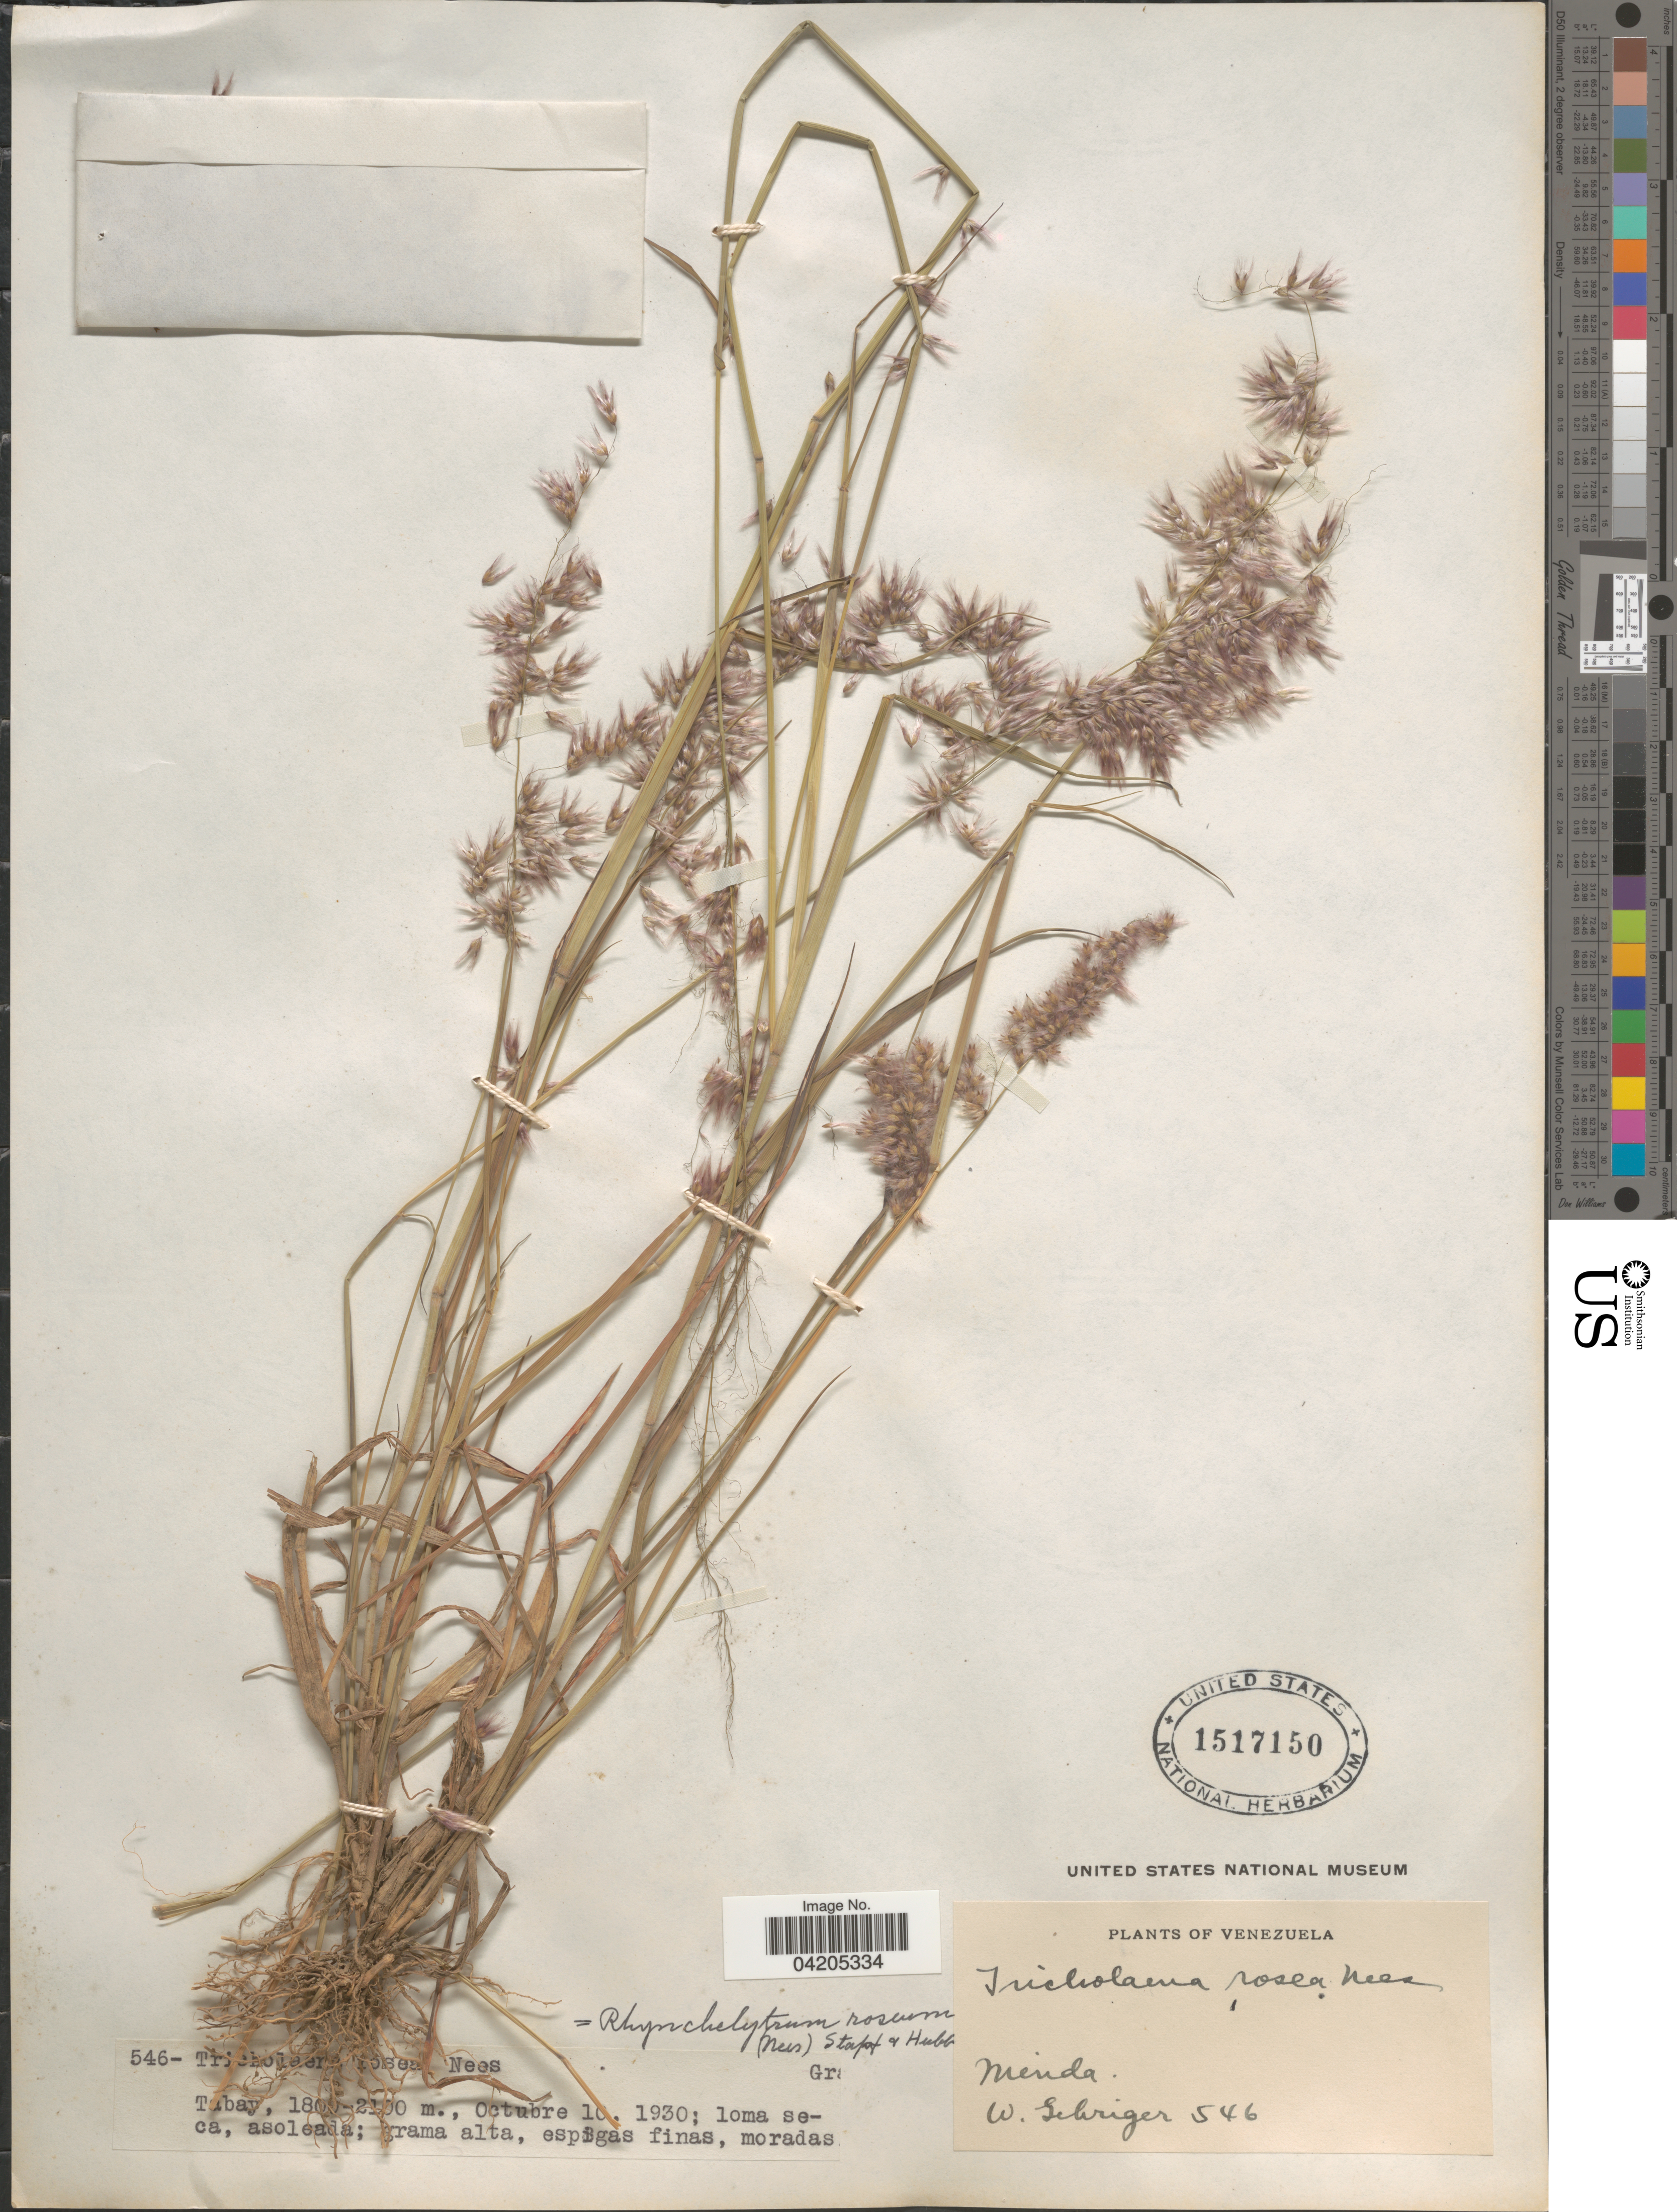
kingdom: Plantae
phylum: Tracheophyta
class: Liliopsida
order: Poales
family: Poaceae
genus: Melinis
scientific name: Melinis repens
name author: (Willd.) Zizka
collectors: W. Gehriger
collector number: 546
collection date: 1930-10-10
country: Venezuela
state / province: Merida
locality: Tabay.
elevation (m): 1800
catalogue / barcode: US 1517150